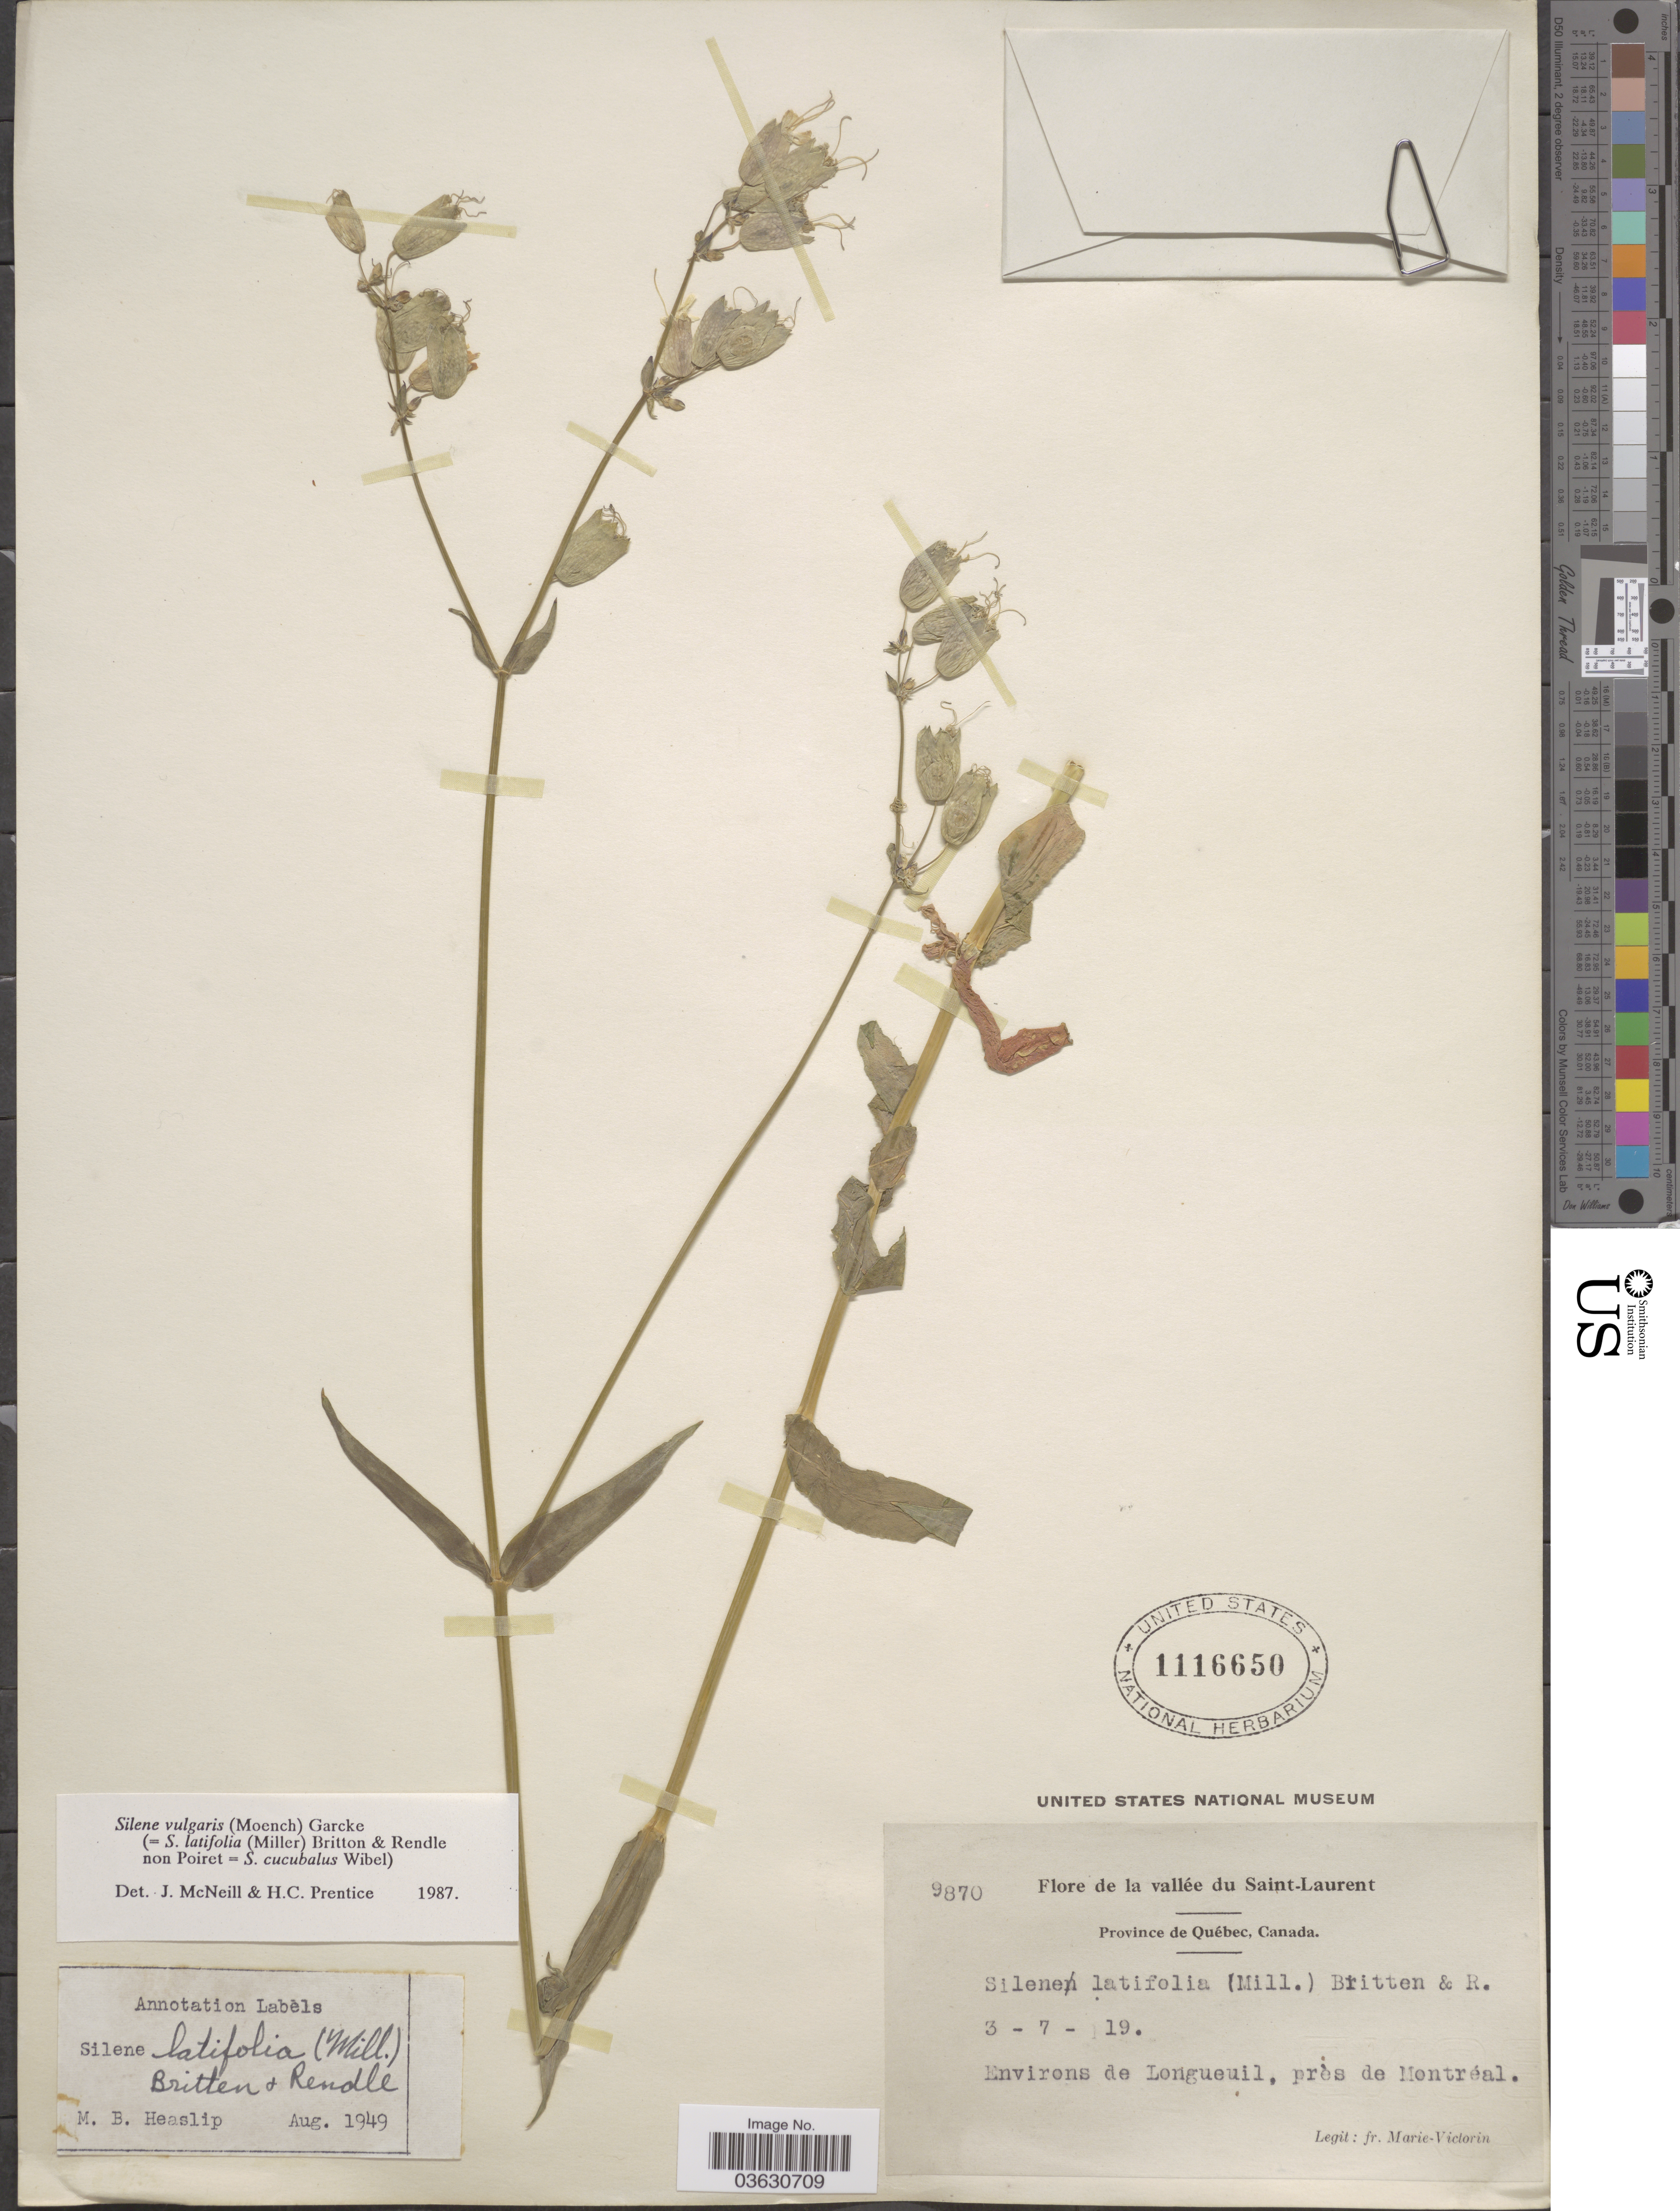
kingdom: Plantae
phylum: Tracheophyta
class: Magnoliopsida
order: Caryophyllales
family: Caryophyllaceae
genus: Silene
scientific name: Silene cucubalus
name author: L.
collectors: F. Marie-Victorin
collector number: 9870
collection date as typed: Transcribed d/m/y: 3/7/19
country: Canada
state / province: Quebec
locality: Vallée du Saint-Laurent. Environs de Longuequil, près de Montréal.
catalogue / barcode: US 1116650